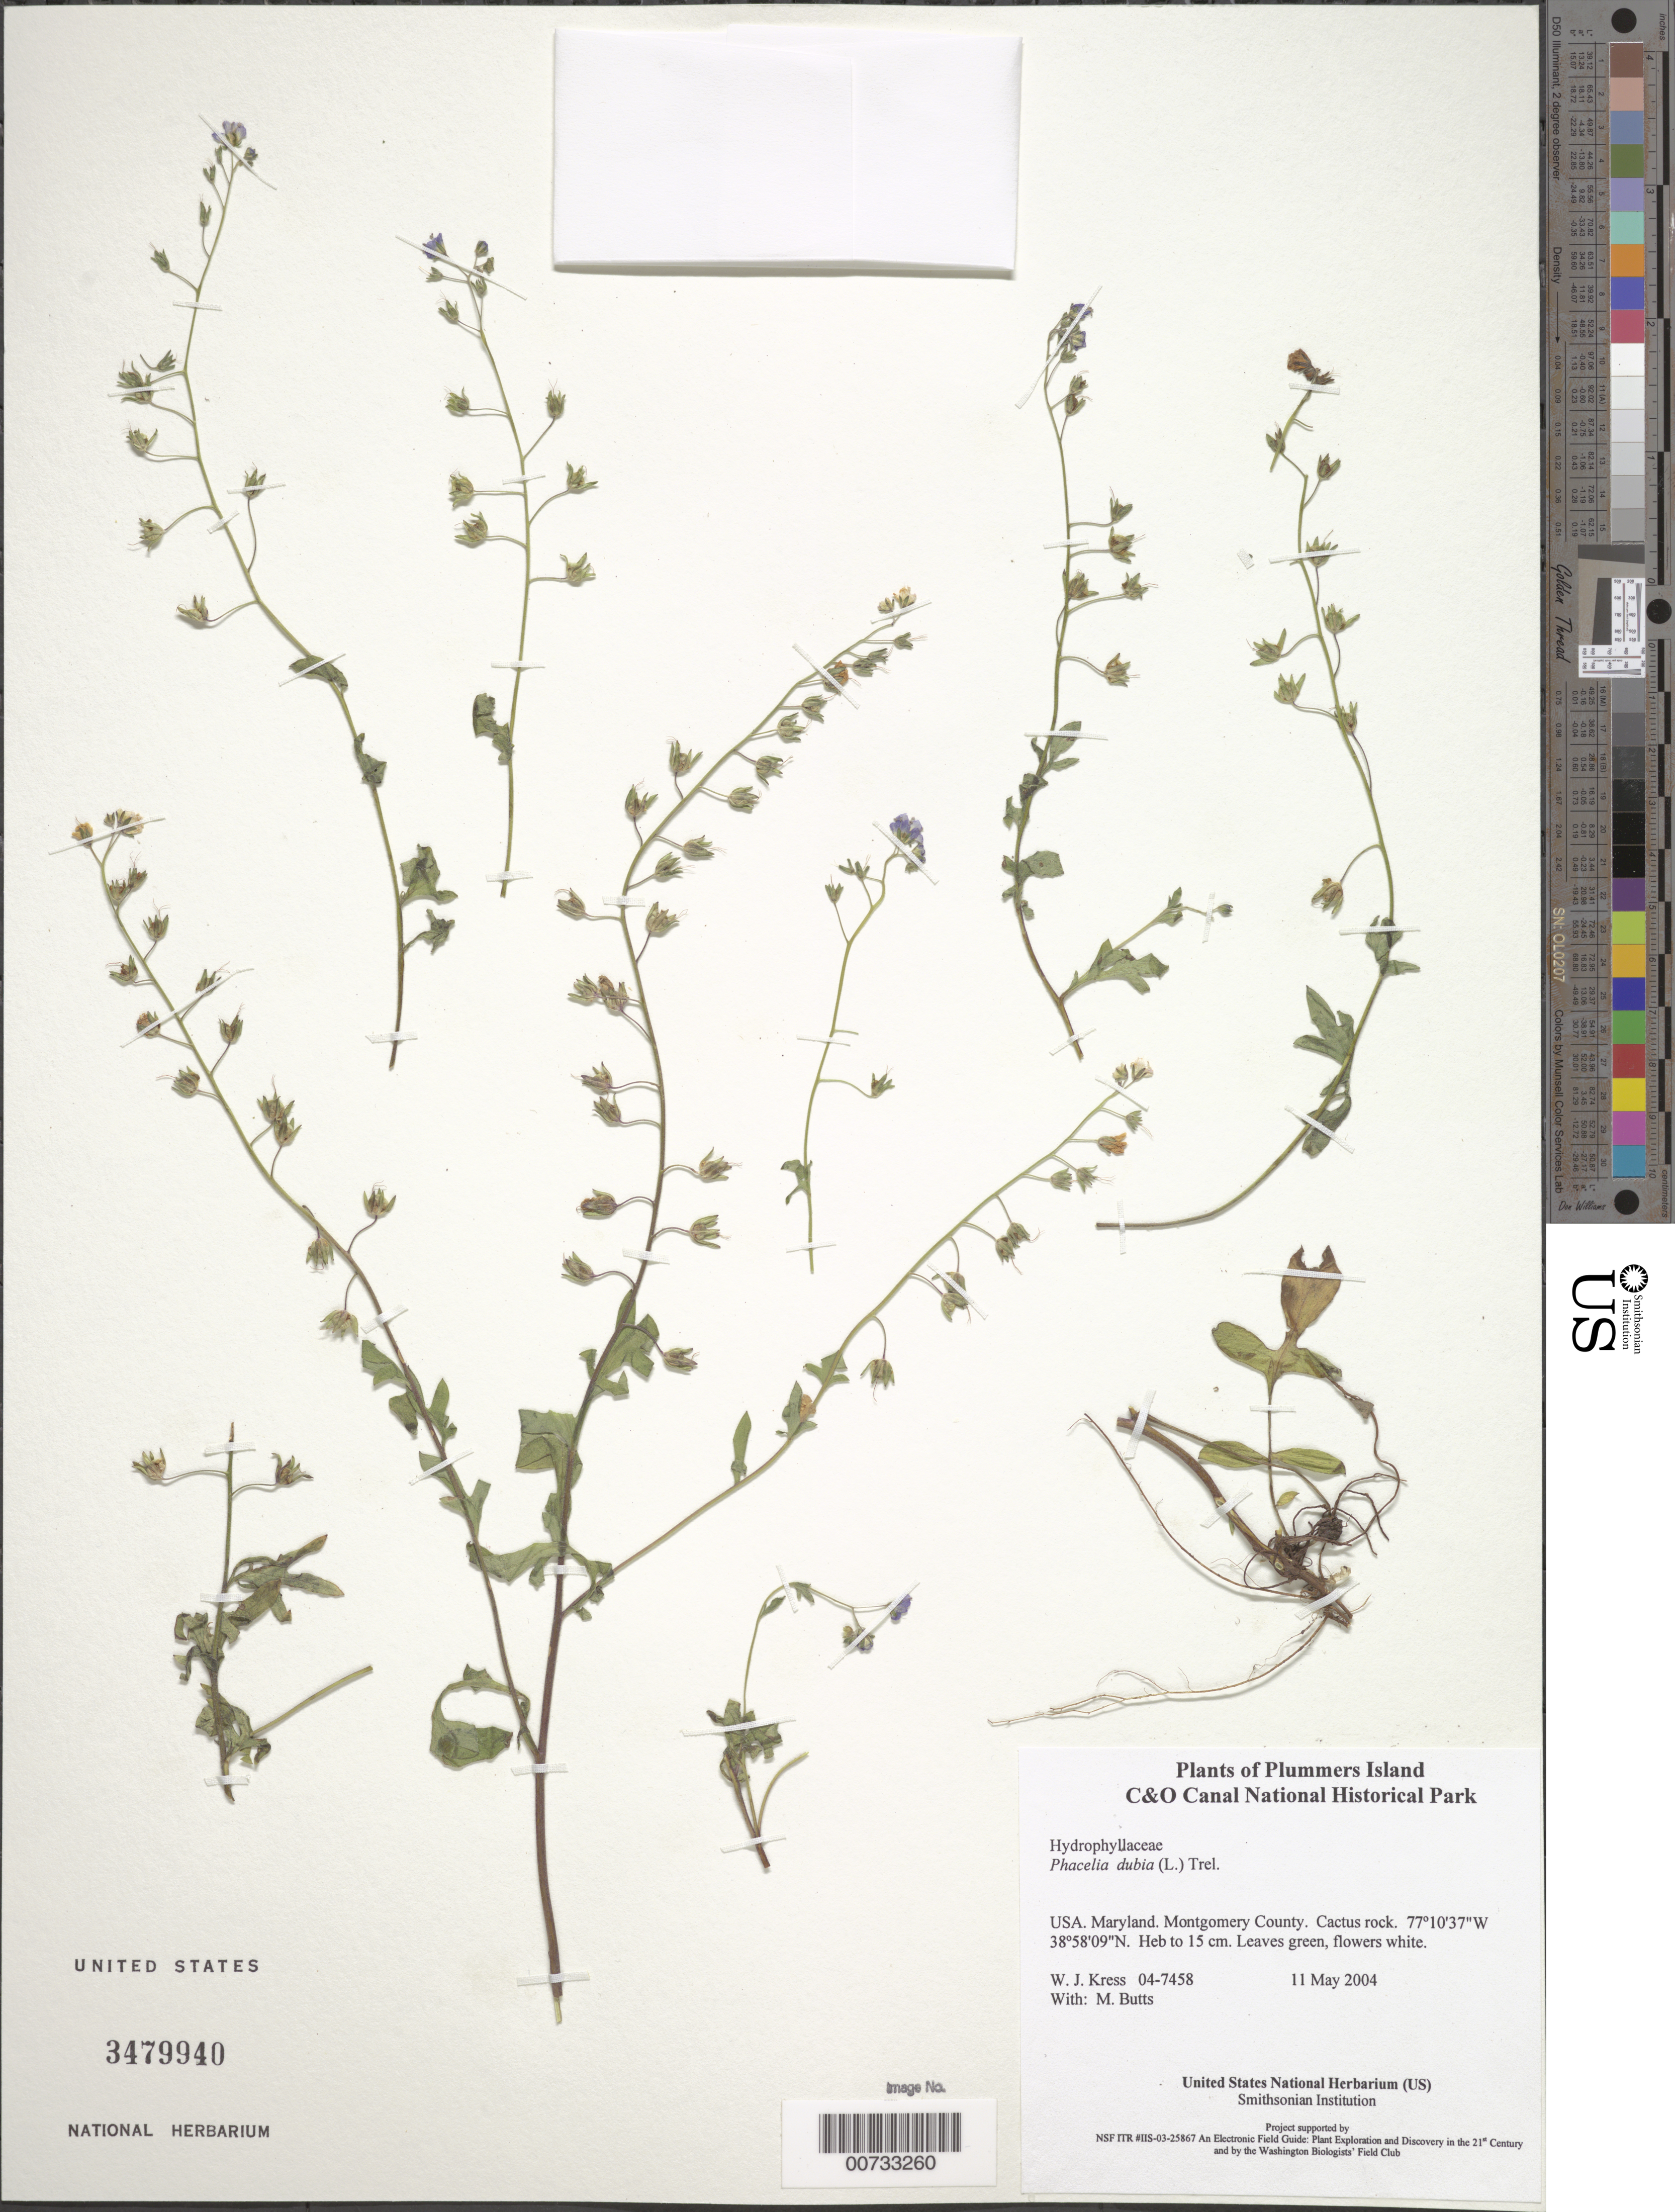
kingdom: Plantae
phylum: Tracheophyta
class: Magnoliopsida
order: Boraginales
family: Hydrophyllaceae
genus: Phacelia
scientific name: Phacelia dubia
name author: (L.) Trel. & Small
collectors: W. J. Kress & M. B. Butts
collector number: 04-7458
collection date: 2004-05-11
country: United States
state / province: Maryland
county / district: Montgomery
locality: Chesapeake and Ohio Canal National Historical Park, Plummers Island, cactus rock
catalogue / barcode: US 3479940